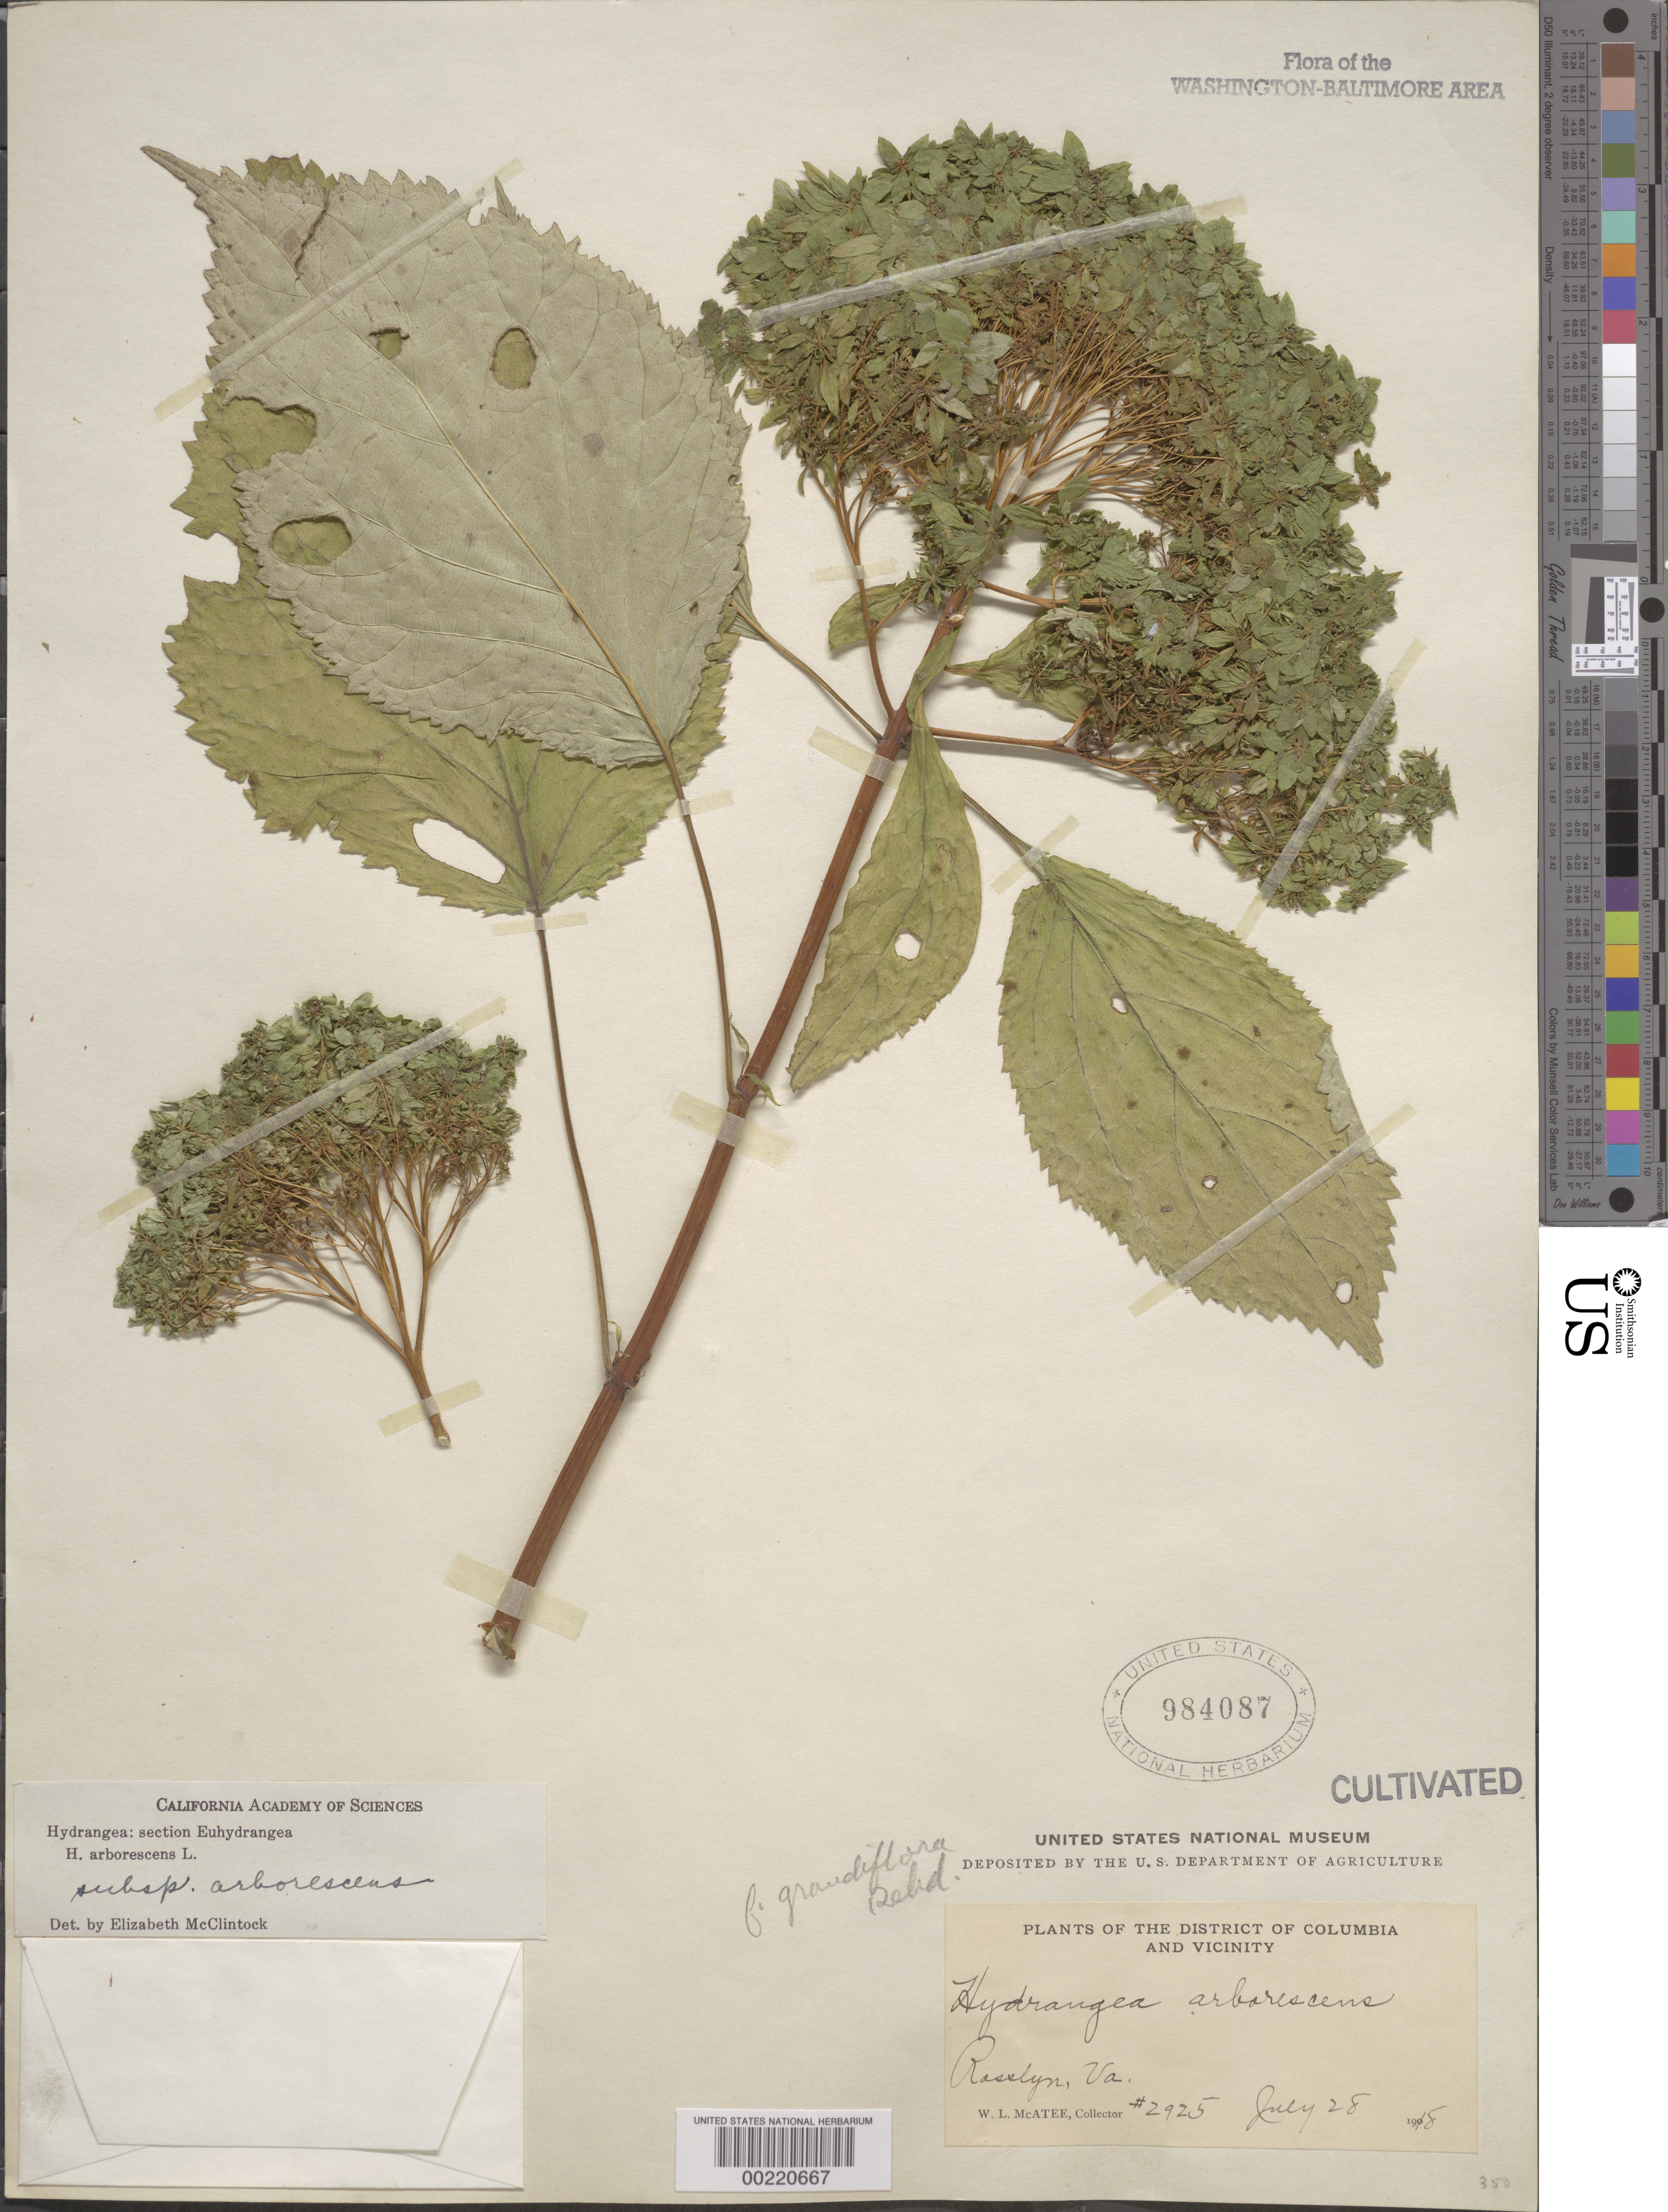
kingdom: Plantae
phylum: Tracheophyta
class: Magnoliopsida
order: Cornales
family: Hydrangeaceae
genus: Hydrangea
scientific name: Hydrangea arborescens var. grandiflora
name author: Rehder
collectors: W. McAtee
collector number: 2925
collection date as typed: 28 Jul 1918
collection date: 1918-07-28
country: United States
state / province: Virginia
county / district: Arlington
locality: Rosslyn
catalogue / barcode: US 984087